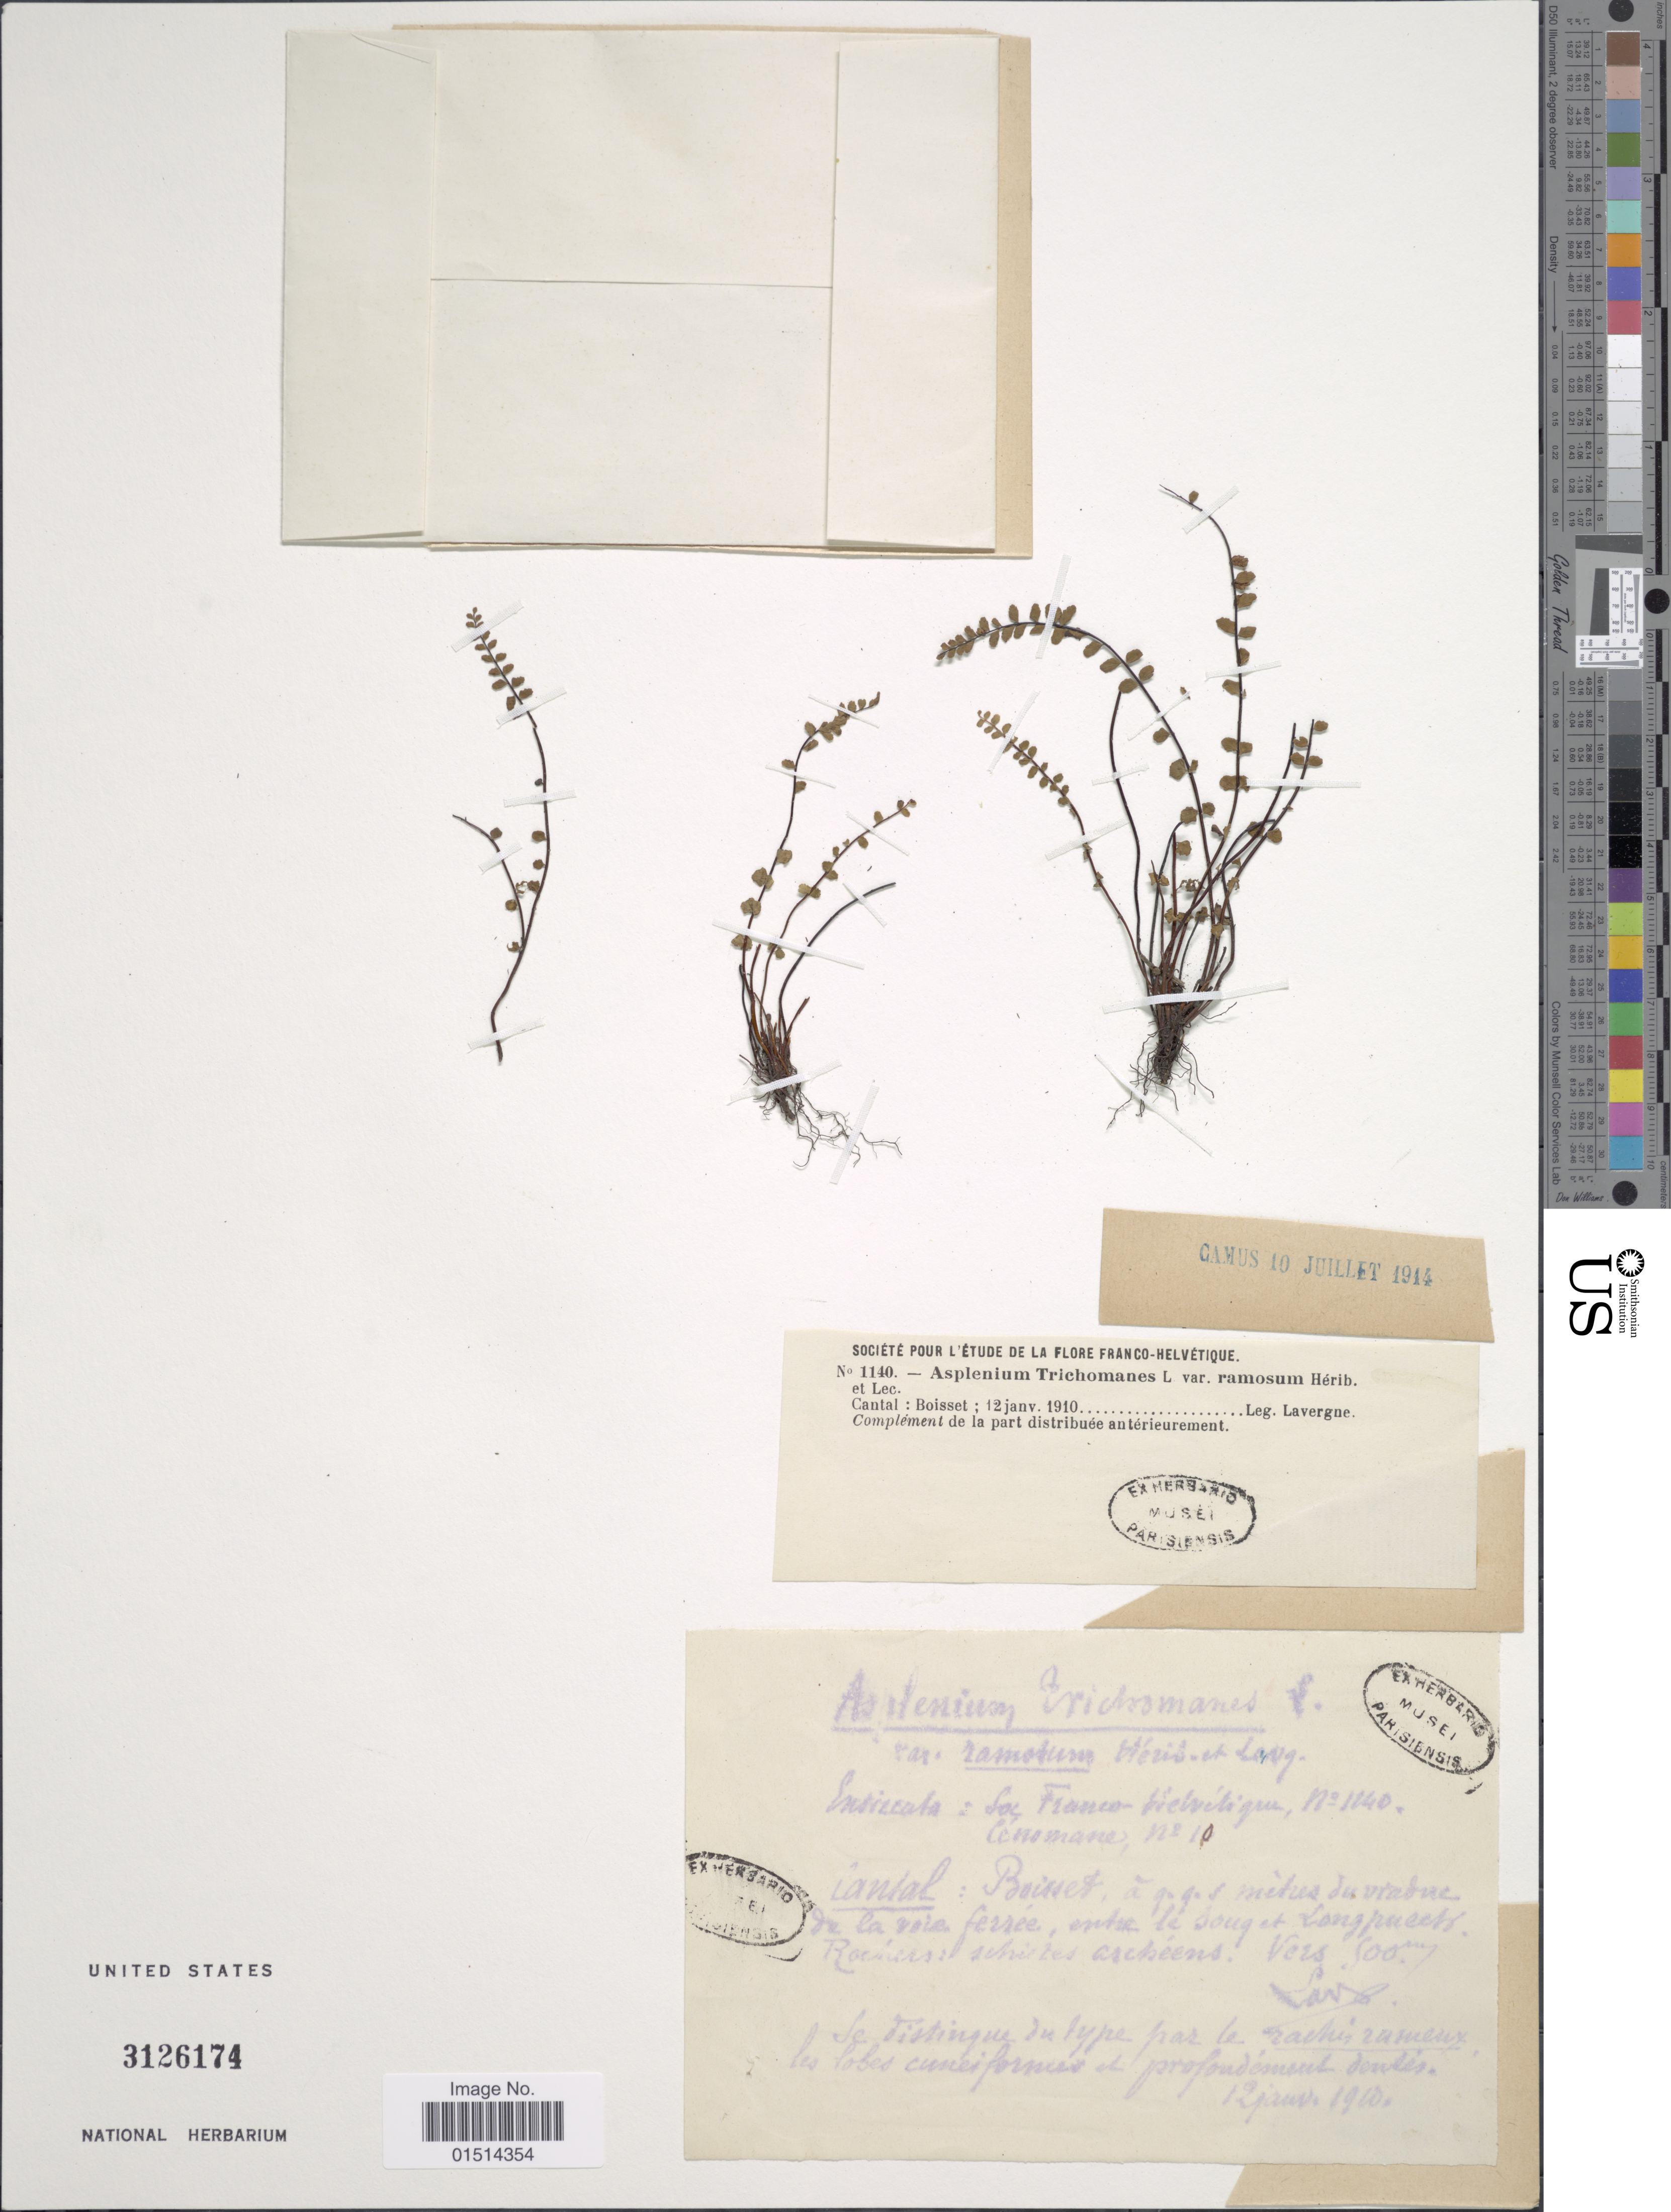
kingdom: Plantae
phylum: Tracheophyta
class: Polypodiopsida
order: Polypodiales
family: Aspleniaceae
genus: Asplenium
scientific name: Asplenium trichomanes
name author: L.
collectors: L. Lavergne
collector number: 1140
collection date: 1910-01-12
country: France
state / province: Auvergne-Rhône-Alpes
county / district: Cantal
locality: Franco-Helvetique, Cantal: Boisset, a g.g. 5 metres du vradne de la veza ferree, entre le soug et Long puectz Rochers: schietes ascheens [interpreted]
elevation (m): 500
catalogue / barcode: US 3126174